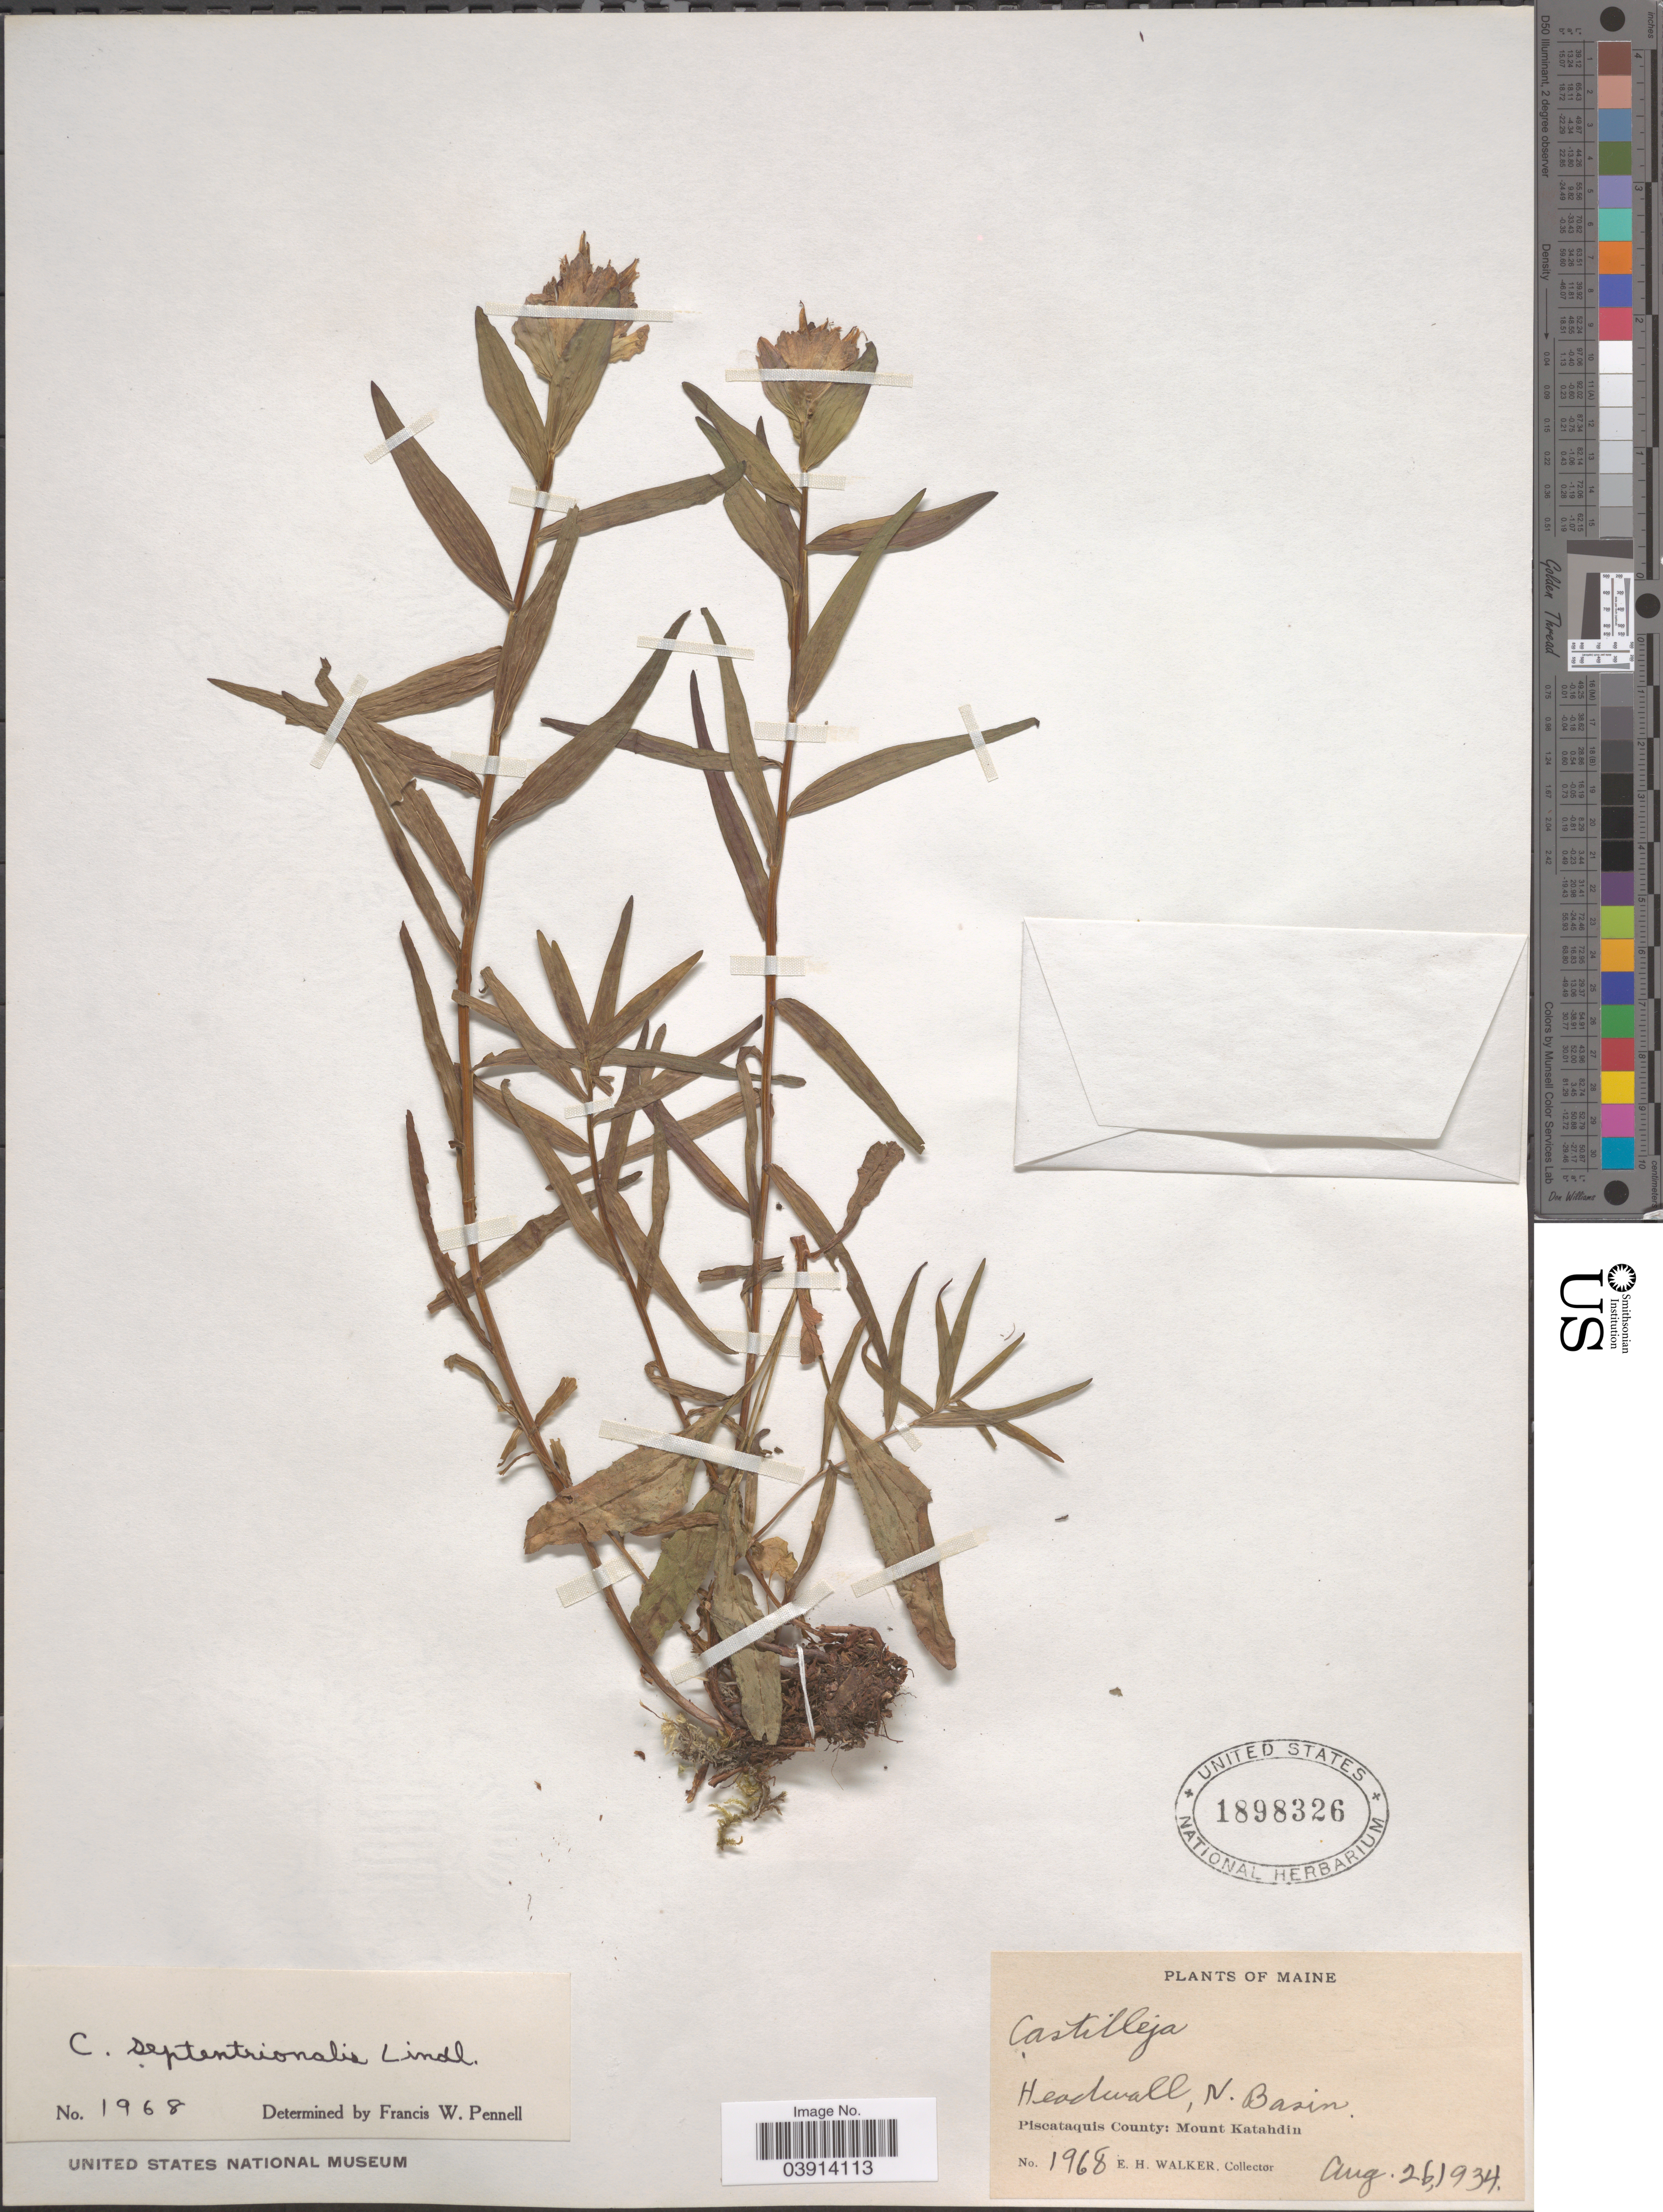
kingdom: Plantae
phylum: Tracheophyta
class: Magnoliopsida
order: Lamiales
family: Orobanchaceae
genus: Castilleja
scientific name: Castilleja septentrionalis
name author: Lindl.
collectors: E. H. Walker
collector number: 1968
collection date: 1934-08-26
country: United States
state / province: Maine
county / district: Piscataquis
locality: Headwall, N. Basin. Piscataquis County: Mount Katahdin.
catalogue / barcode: US 1898326